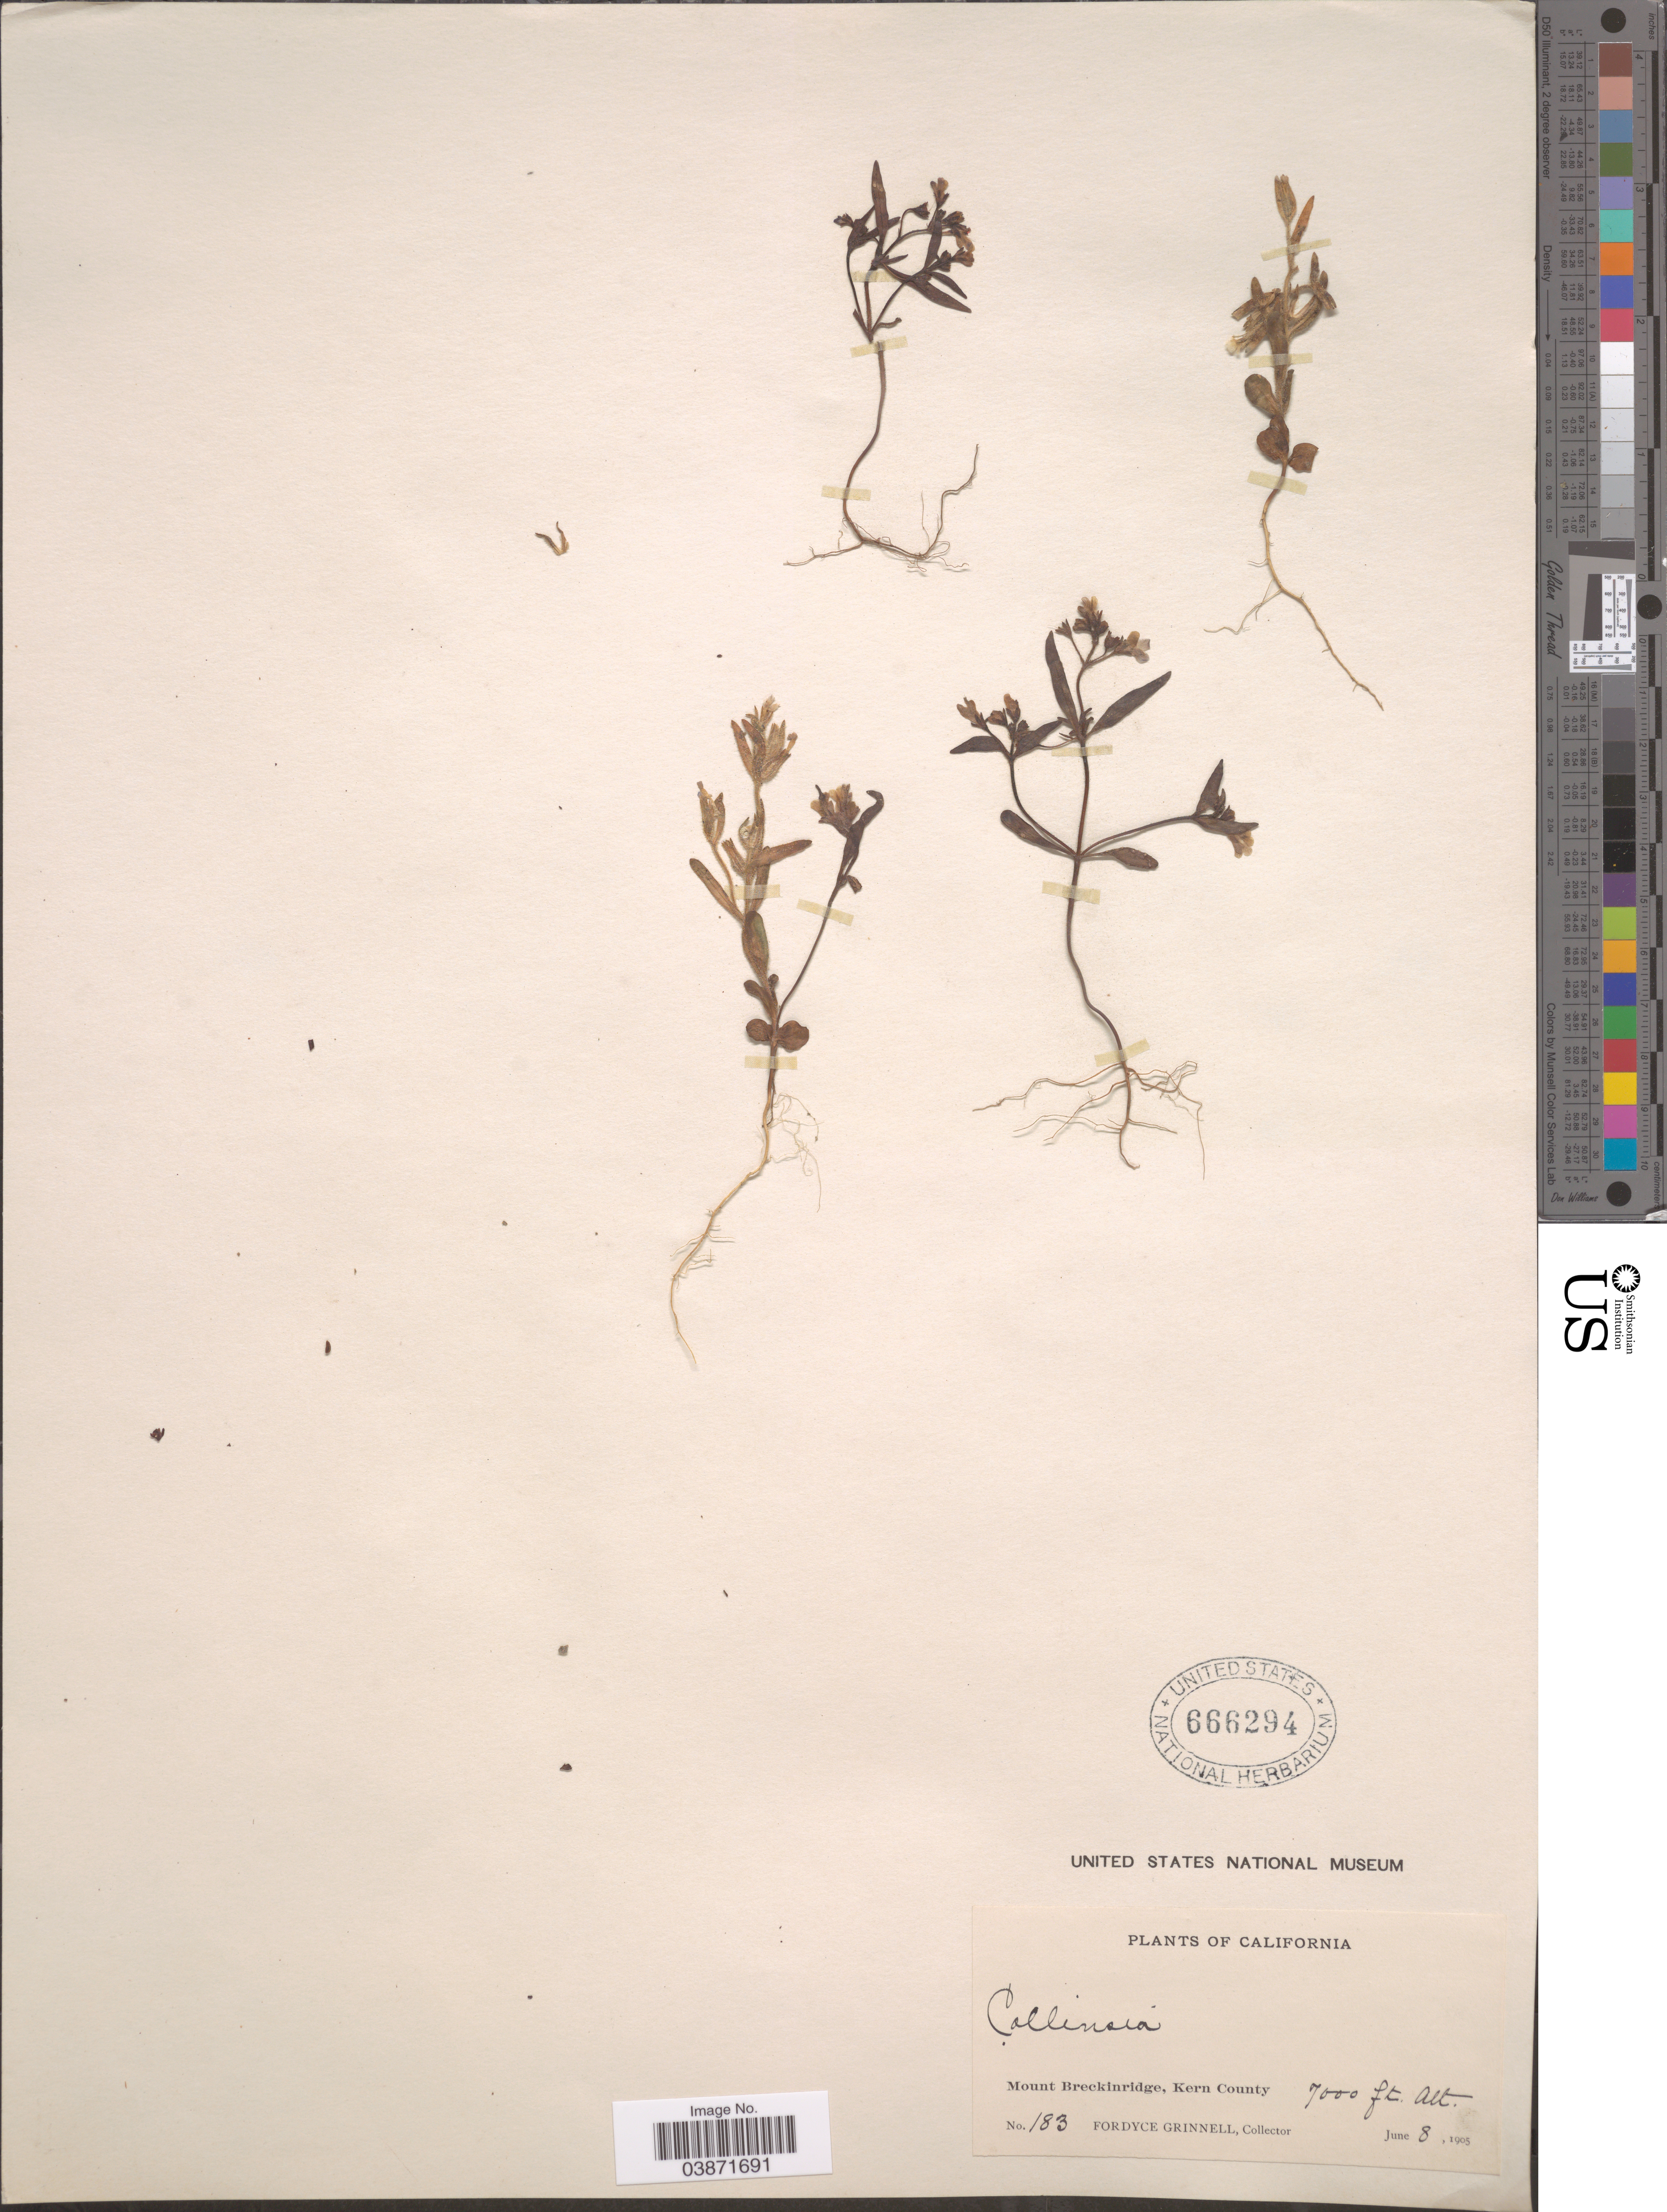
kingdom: Plantae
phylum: Tracheophyta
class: Magnoliopsida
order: Lamiales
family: Plantaginaceae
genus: Collinsia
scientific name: Collinsia torreyi var. wrightii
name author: A. Gray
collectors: F. Grinnell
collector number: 183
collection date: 1905-06-08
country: United States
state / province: California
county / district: Kern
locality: Mount Breckinridge, Kern County.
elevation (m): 2134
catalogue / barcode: US 666294